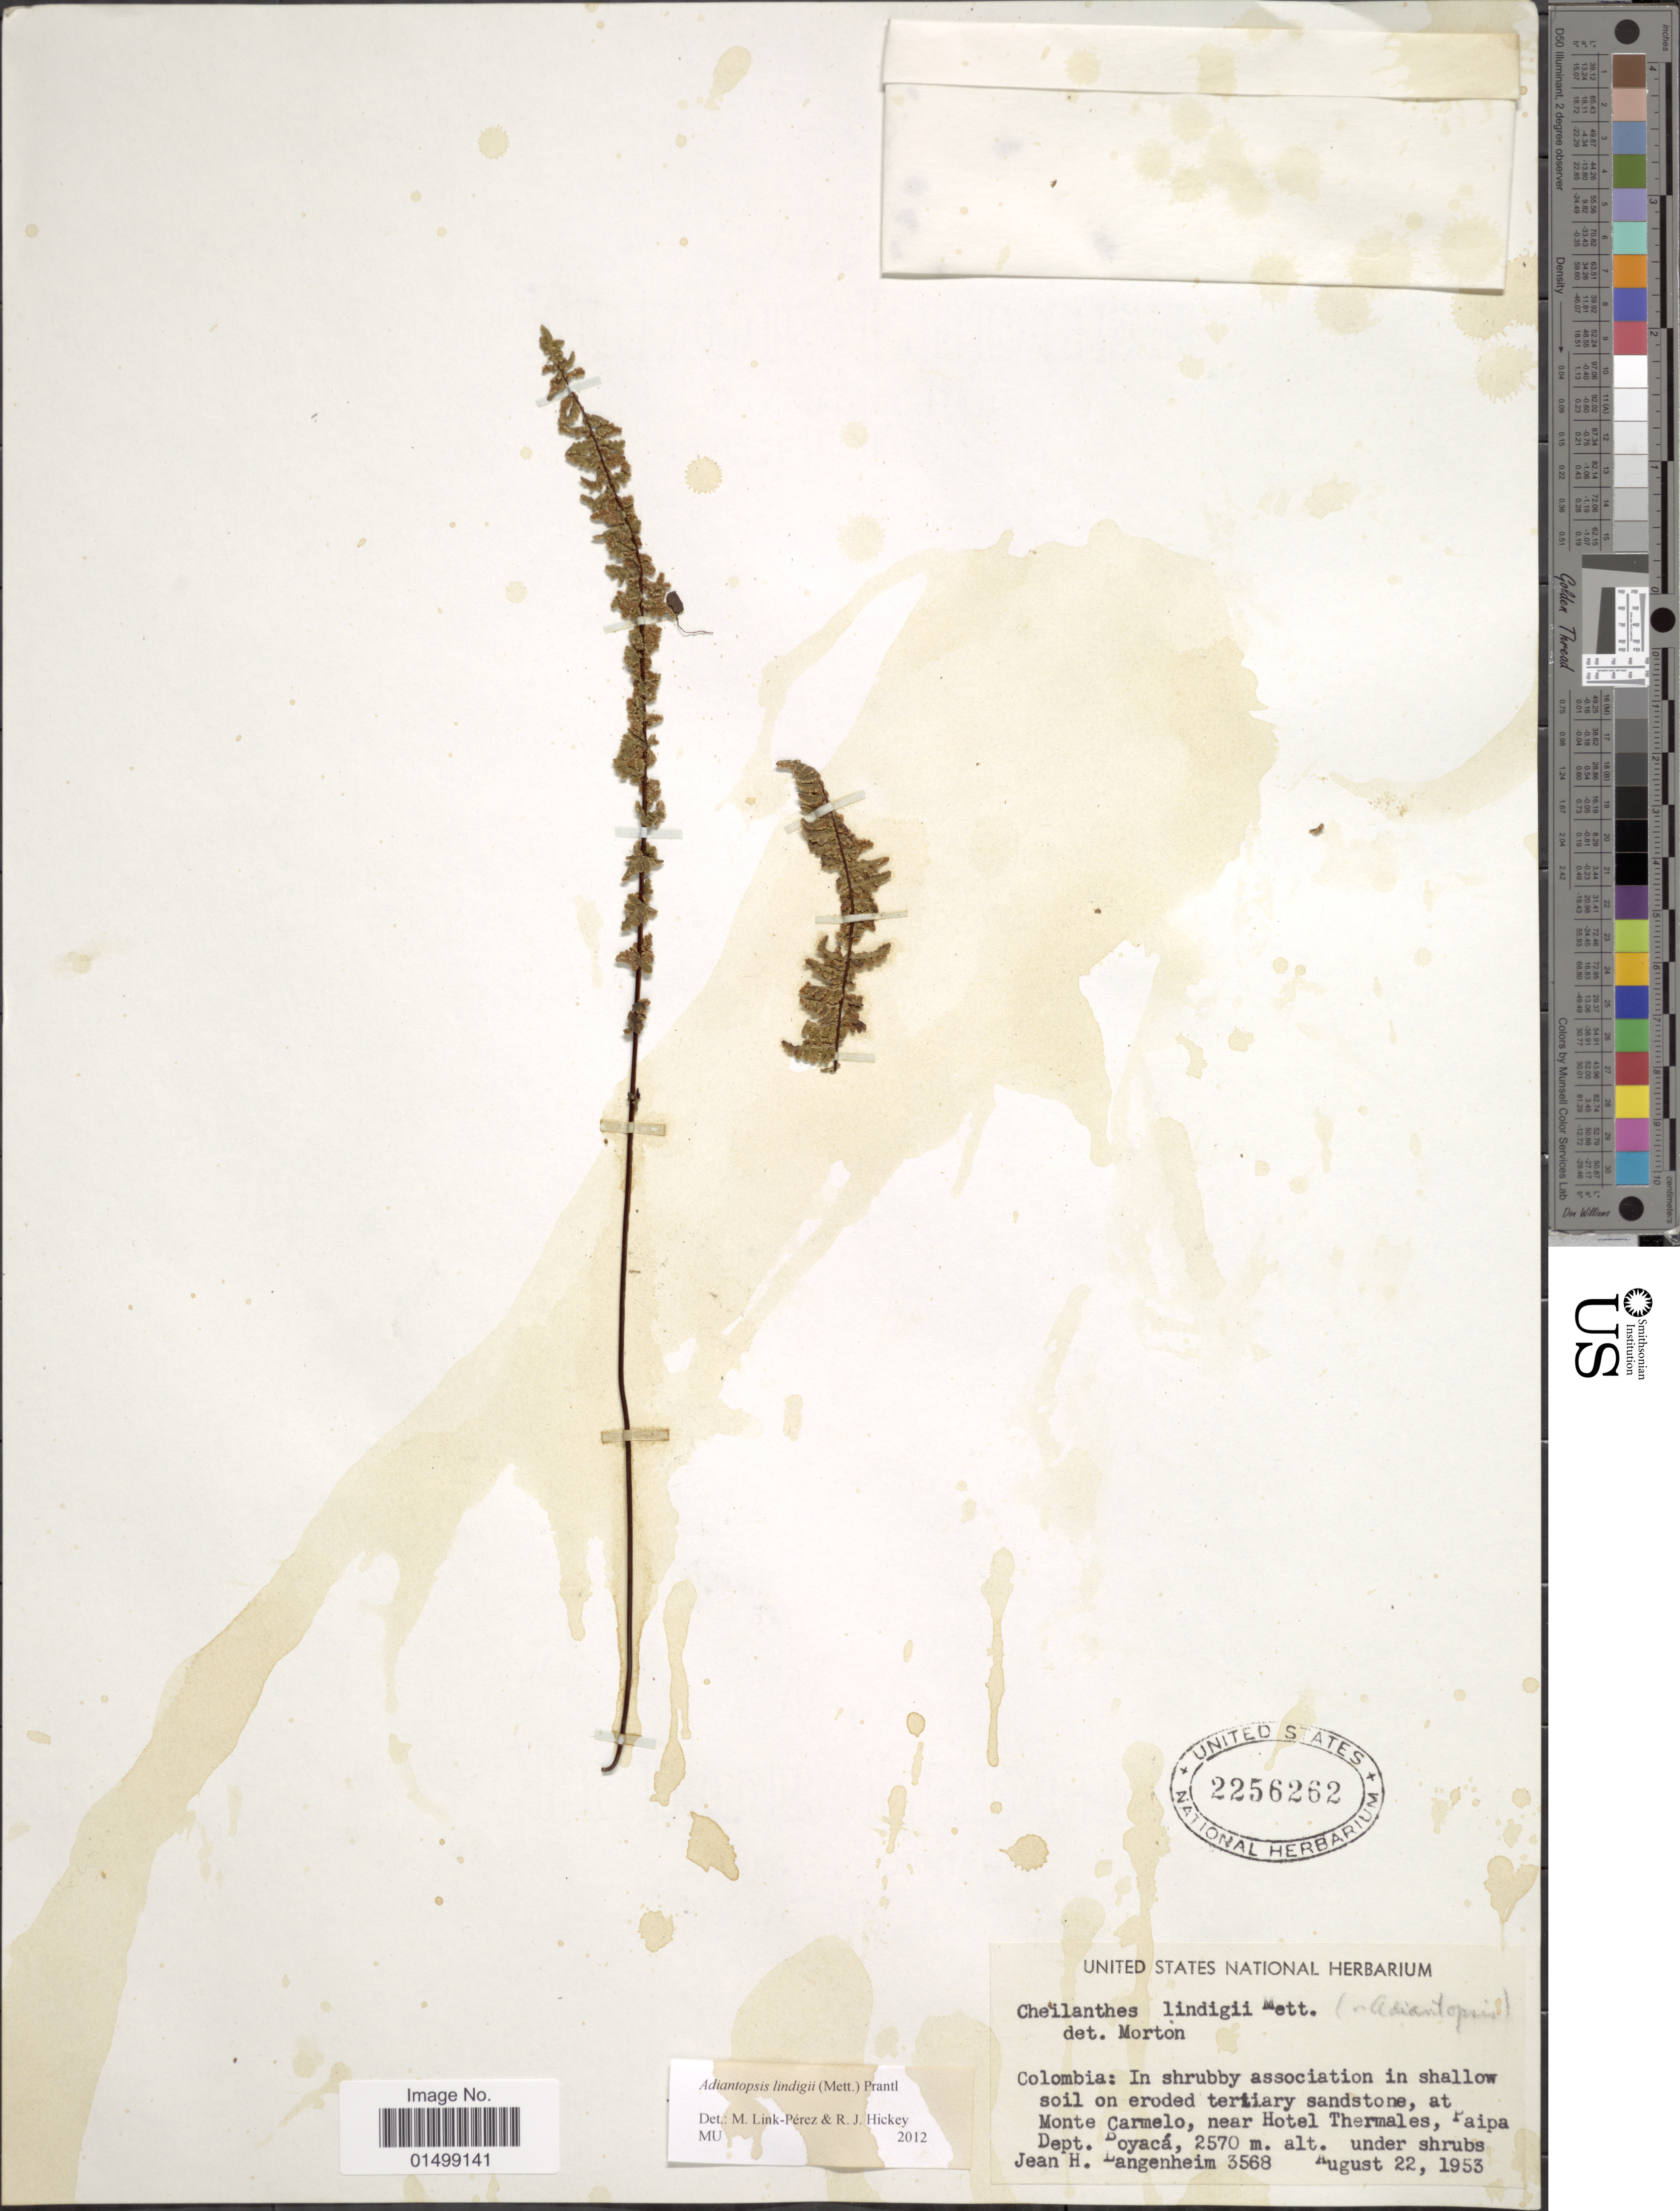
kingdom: Plantae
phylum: Tracheophyta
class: Polypodiopsida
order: Polypodiales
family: Pteridaceae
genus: Cheilanthes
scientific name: Cheilanthes lindigii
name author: Mett.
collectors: J. H. Langenheim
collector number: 3568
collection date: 1953-08-22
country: Colombia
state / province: Boyacá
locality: At Monte Carmelo, near Hotel Thermales, Paipa.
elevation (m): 2570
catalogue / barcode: US 2256262